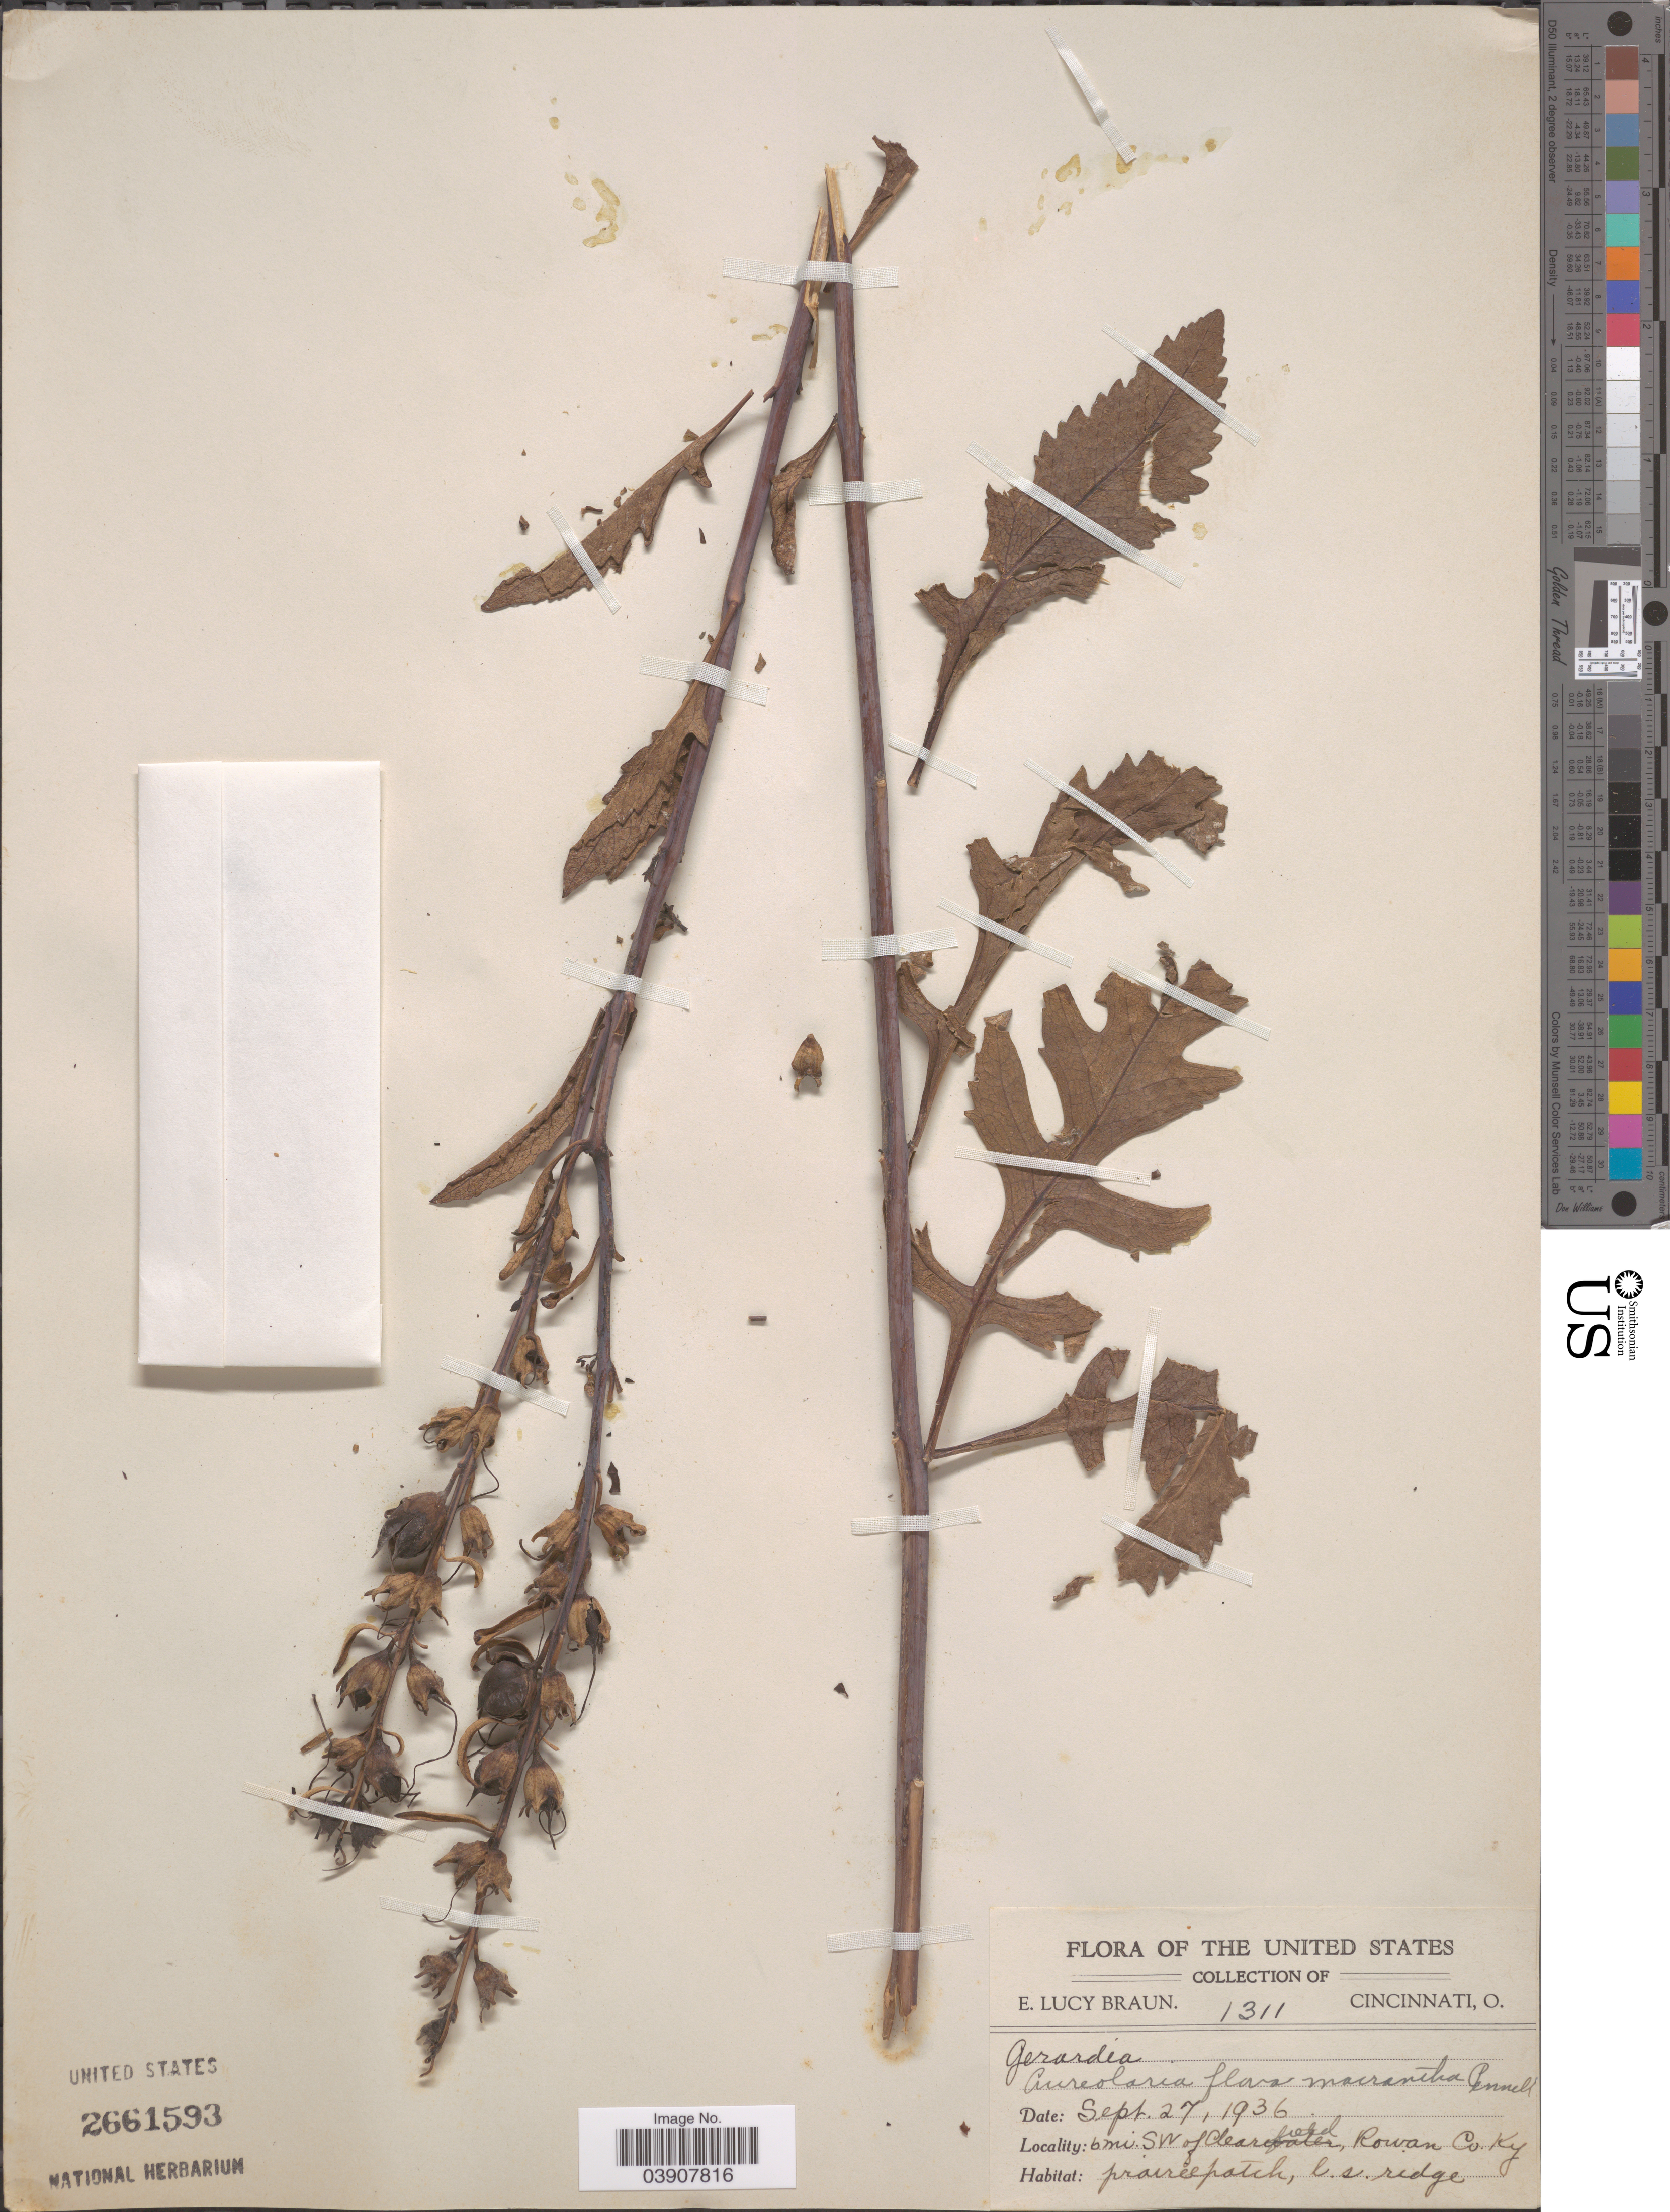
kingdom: Plantae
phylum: Tracheophyta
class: Magnoliopsida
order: Lamiales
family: Orobanchaceae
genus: Agalinis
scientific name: Agalinis flava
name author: (L.) B. Boivin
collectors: E. L. Braun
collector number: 1311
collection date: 1936-09-27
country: United States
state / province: Kentucky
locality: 6 mi.SW of Clearfield, Rowan Co. Prairiepatch, e. s. ridge.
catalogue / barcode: US 2661593